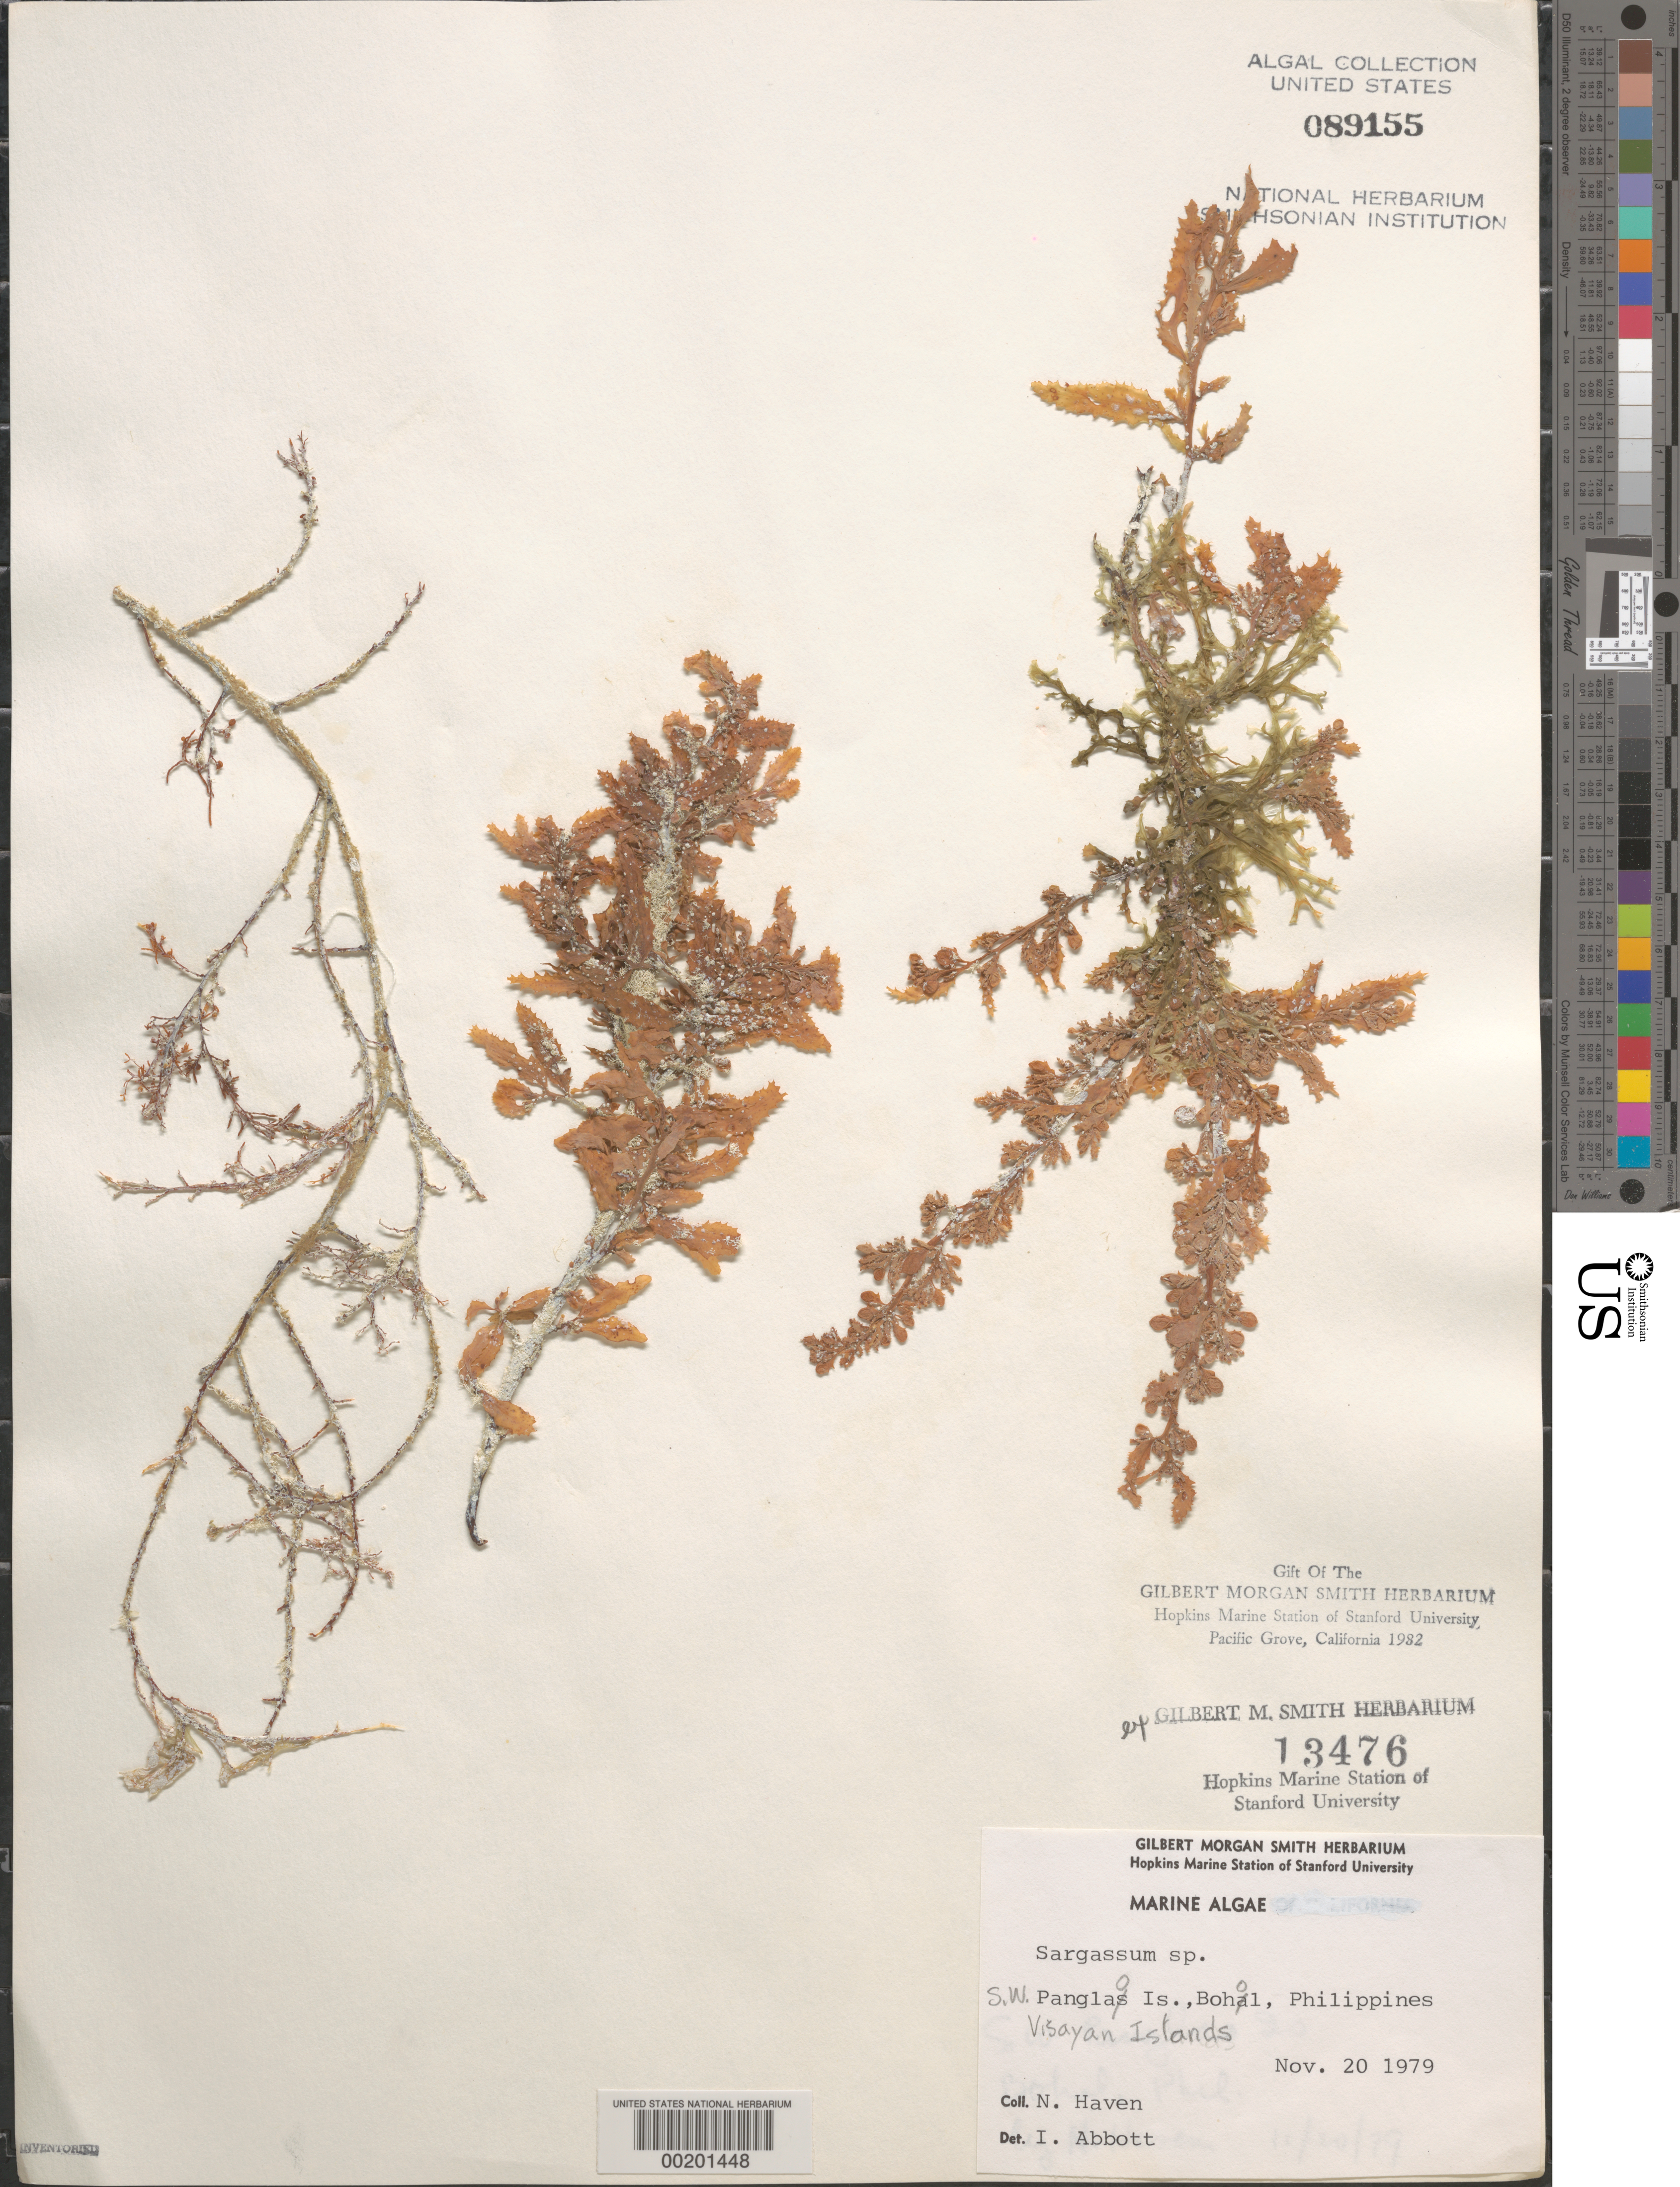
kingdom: Chromista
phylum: Ochrophyta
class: Phaeophyceae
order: Fucales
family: Sargassaceae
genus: Sargassum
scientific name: Sargassum sp.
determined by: Abbott, Isabella A.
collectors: N. Haven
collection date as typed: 20 Nov 1979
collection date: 1979-11-20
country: Philippines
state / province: Central Visayas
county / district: Bohol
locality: Panglao island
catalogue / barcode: US 89155